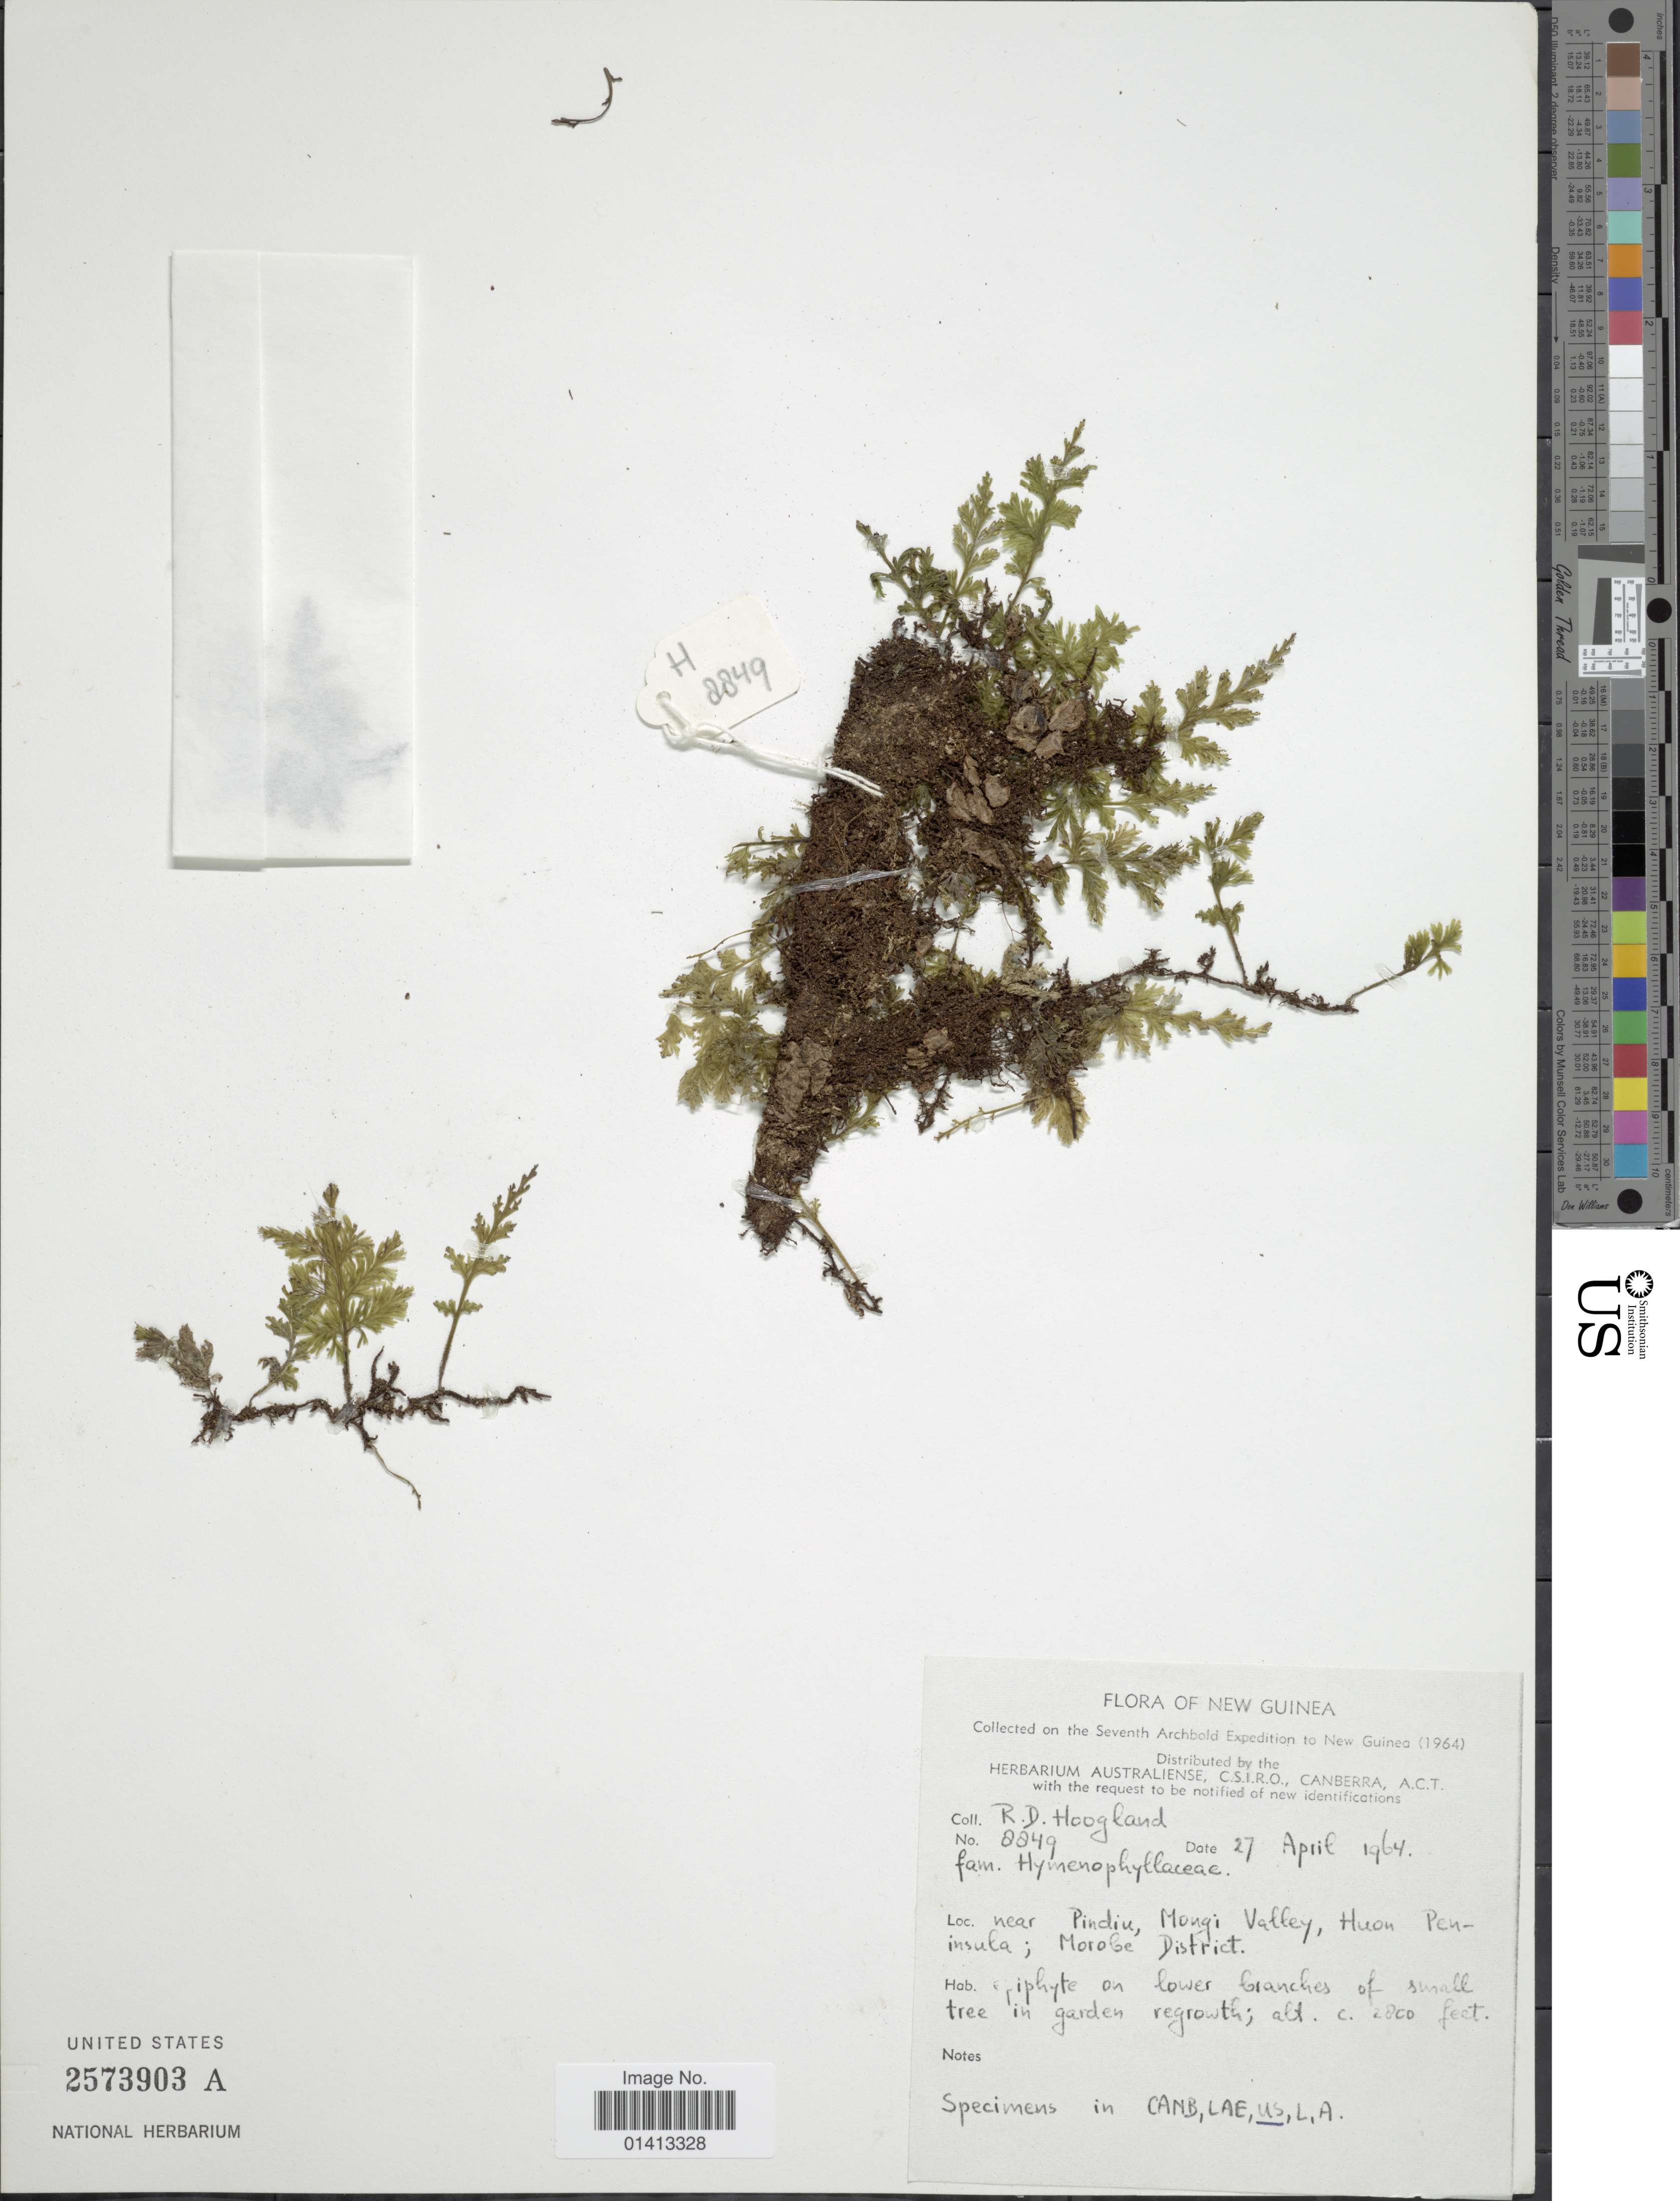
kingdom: Plantae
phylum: Tracheophyta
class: Polypodiopsida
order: Hymenophyllales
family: Hymenophyllaceae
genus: Crepidomanes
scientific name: Crepidomanes sp.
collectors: R. D. Hoogland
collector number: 8849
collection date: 1964-04-27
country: Papua New Guinea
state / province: Morobe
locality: New Guinea, near Pidiu, Mongi Valley, Huon Peninsula; Morobe District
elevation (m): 853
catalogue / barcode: US 2573903A